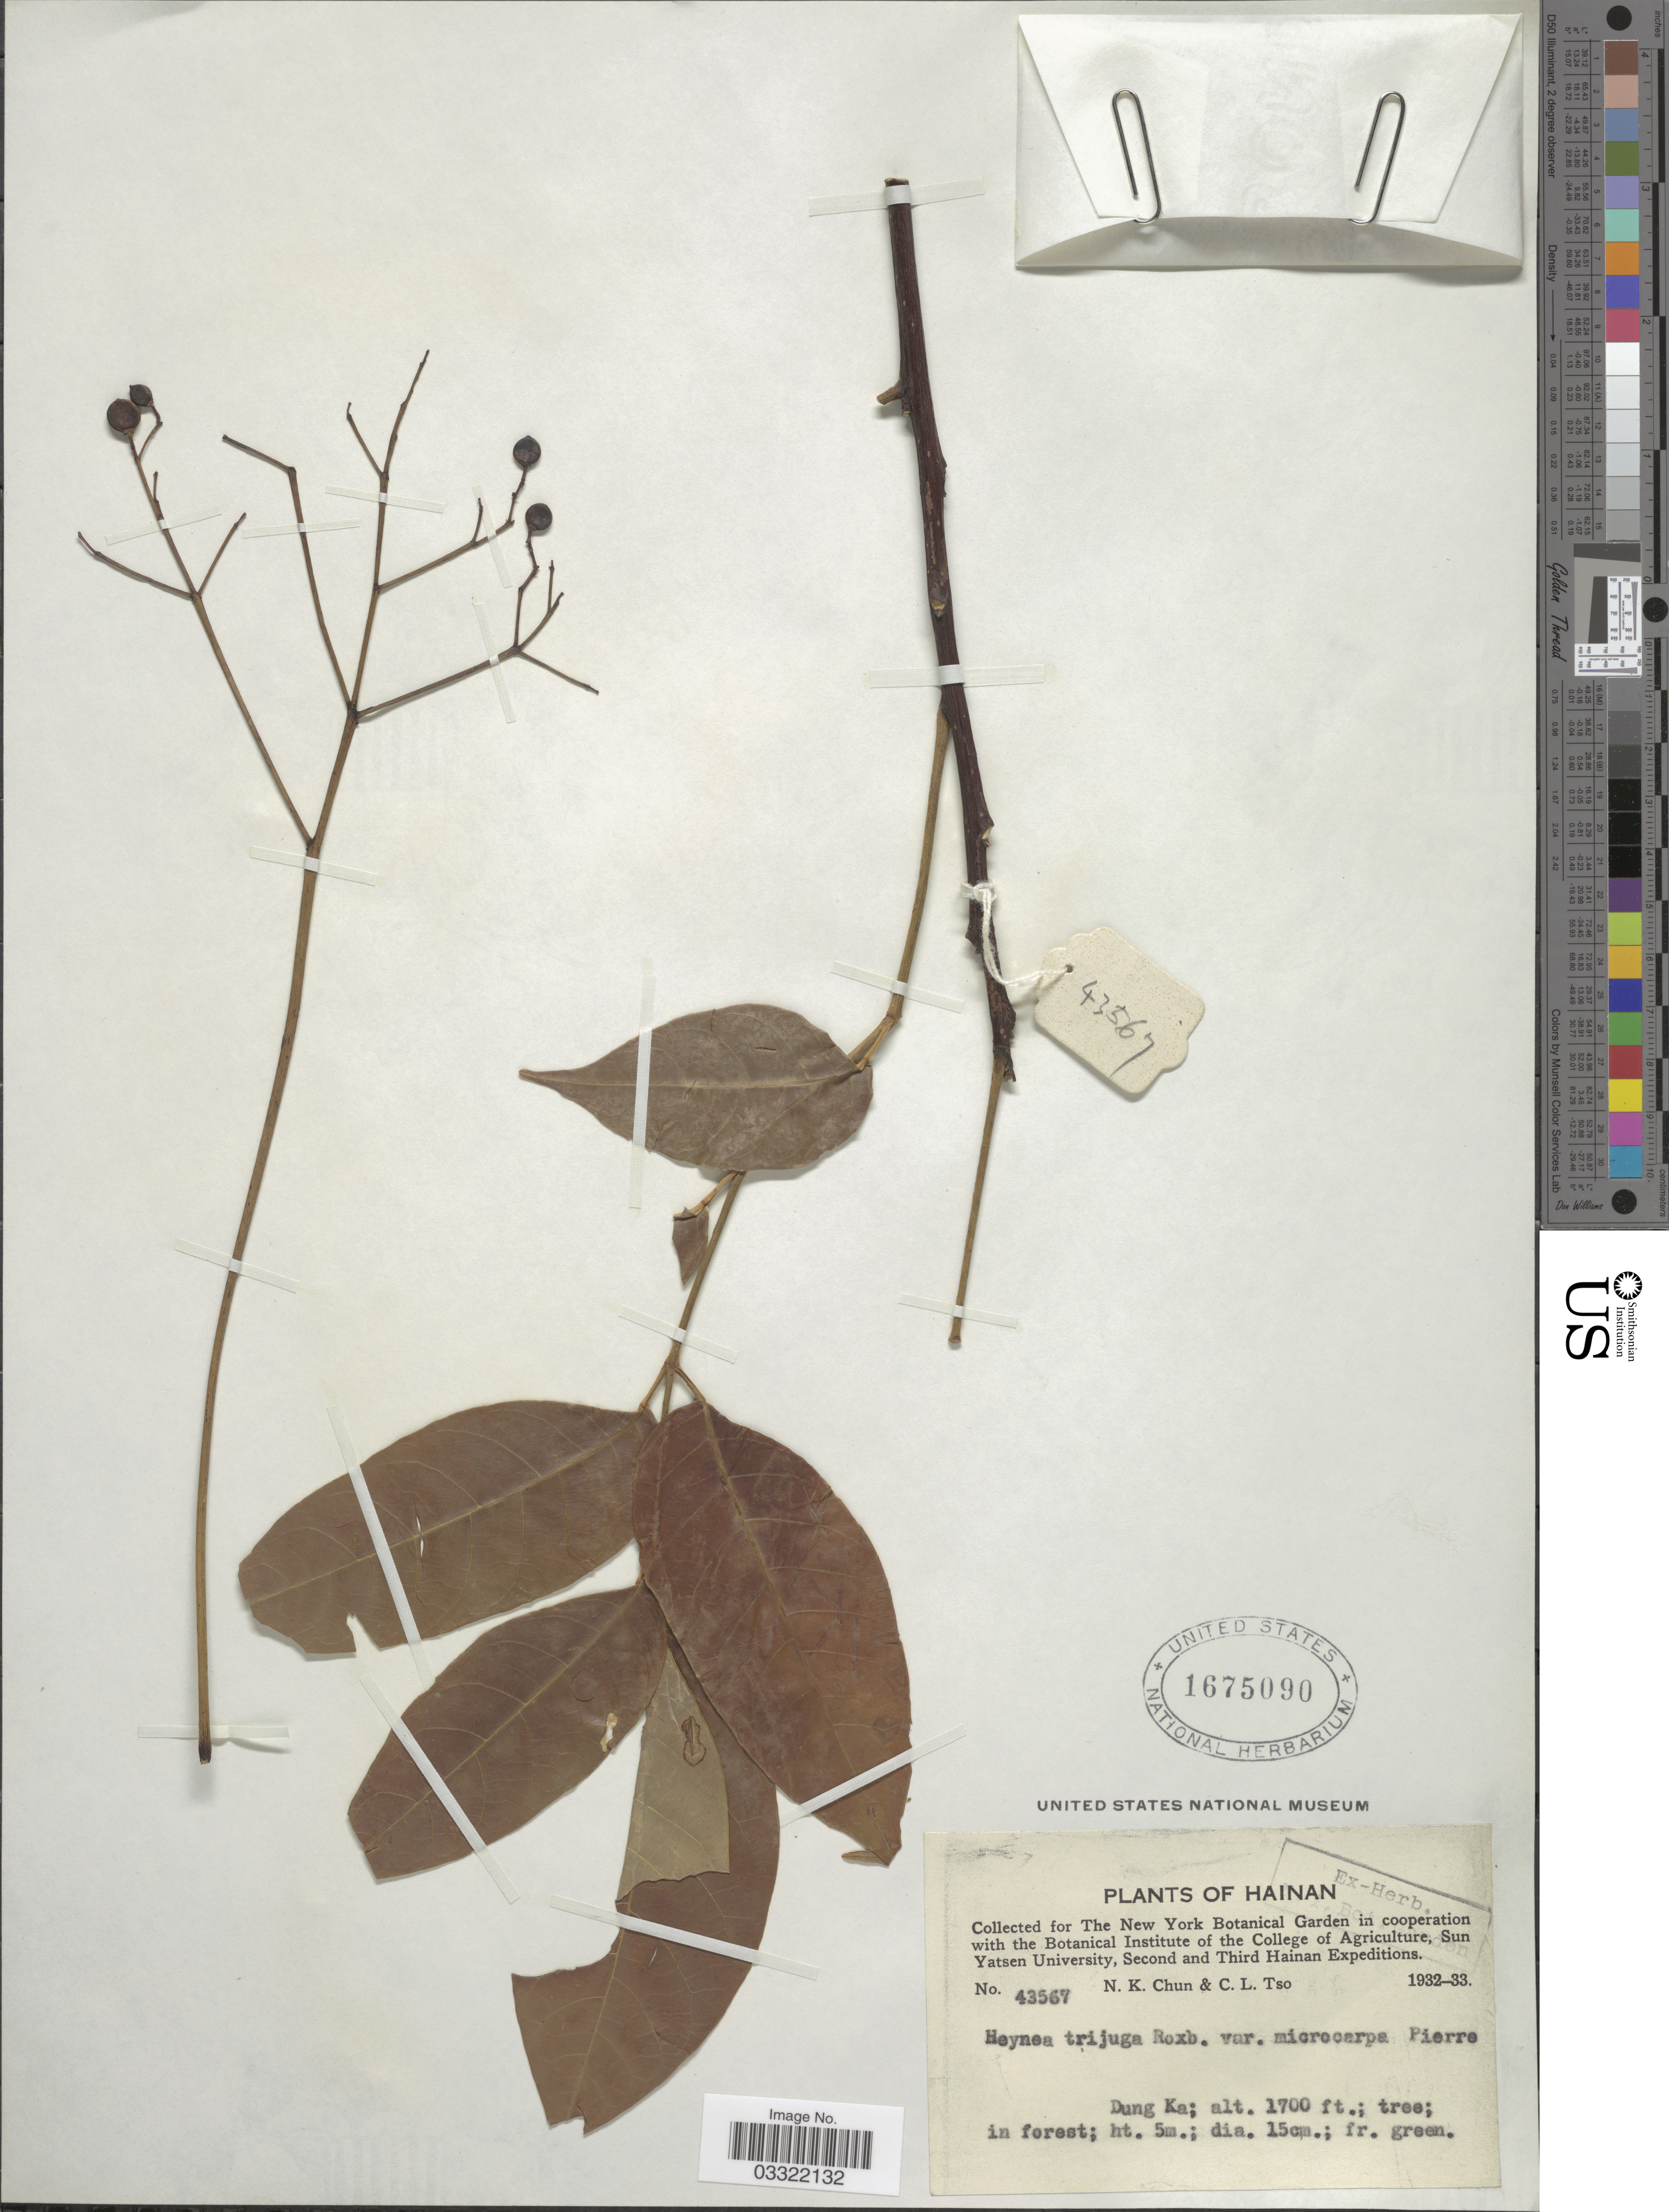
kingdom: Plantae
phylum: Tracheophyta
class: Magnoliopsida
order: Sapindales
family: Meliaceae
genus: Heynea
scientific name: Heynea trijuga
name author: Roxb.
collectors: N. K. Chun & C. Tso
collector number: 43567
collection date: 1932/1933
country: China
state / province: Hainan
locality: Dung Ka.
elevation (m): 518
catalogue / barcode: US 1675090